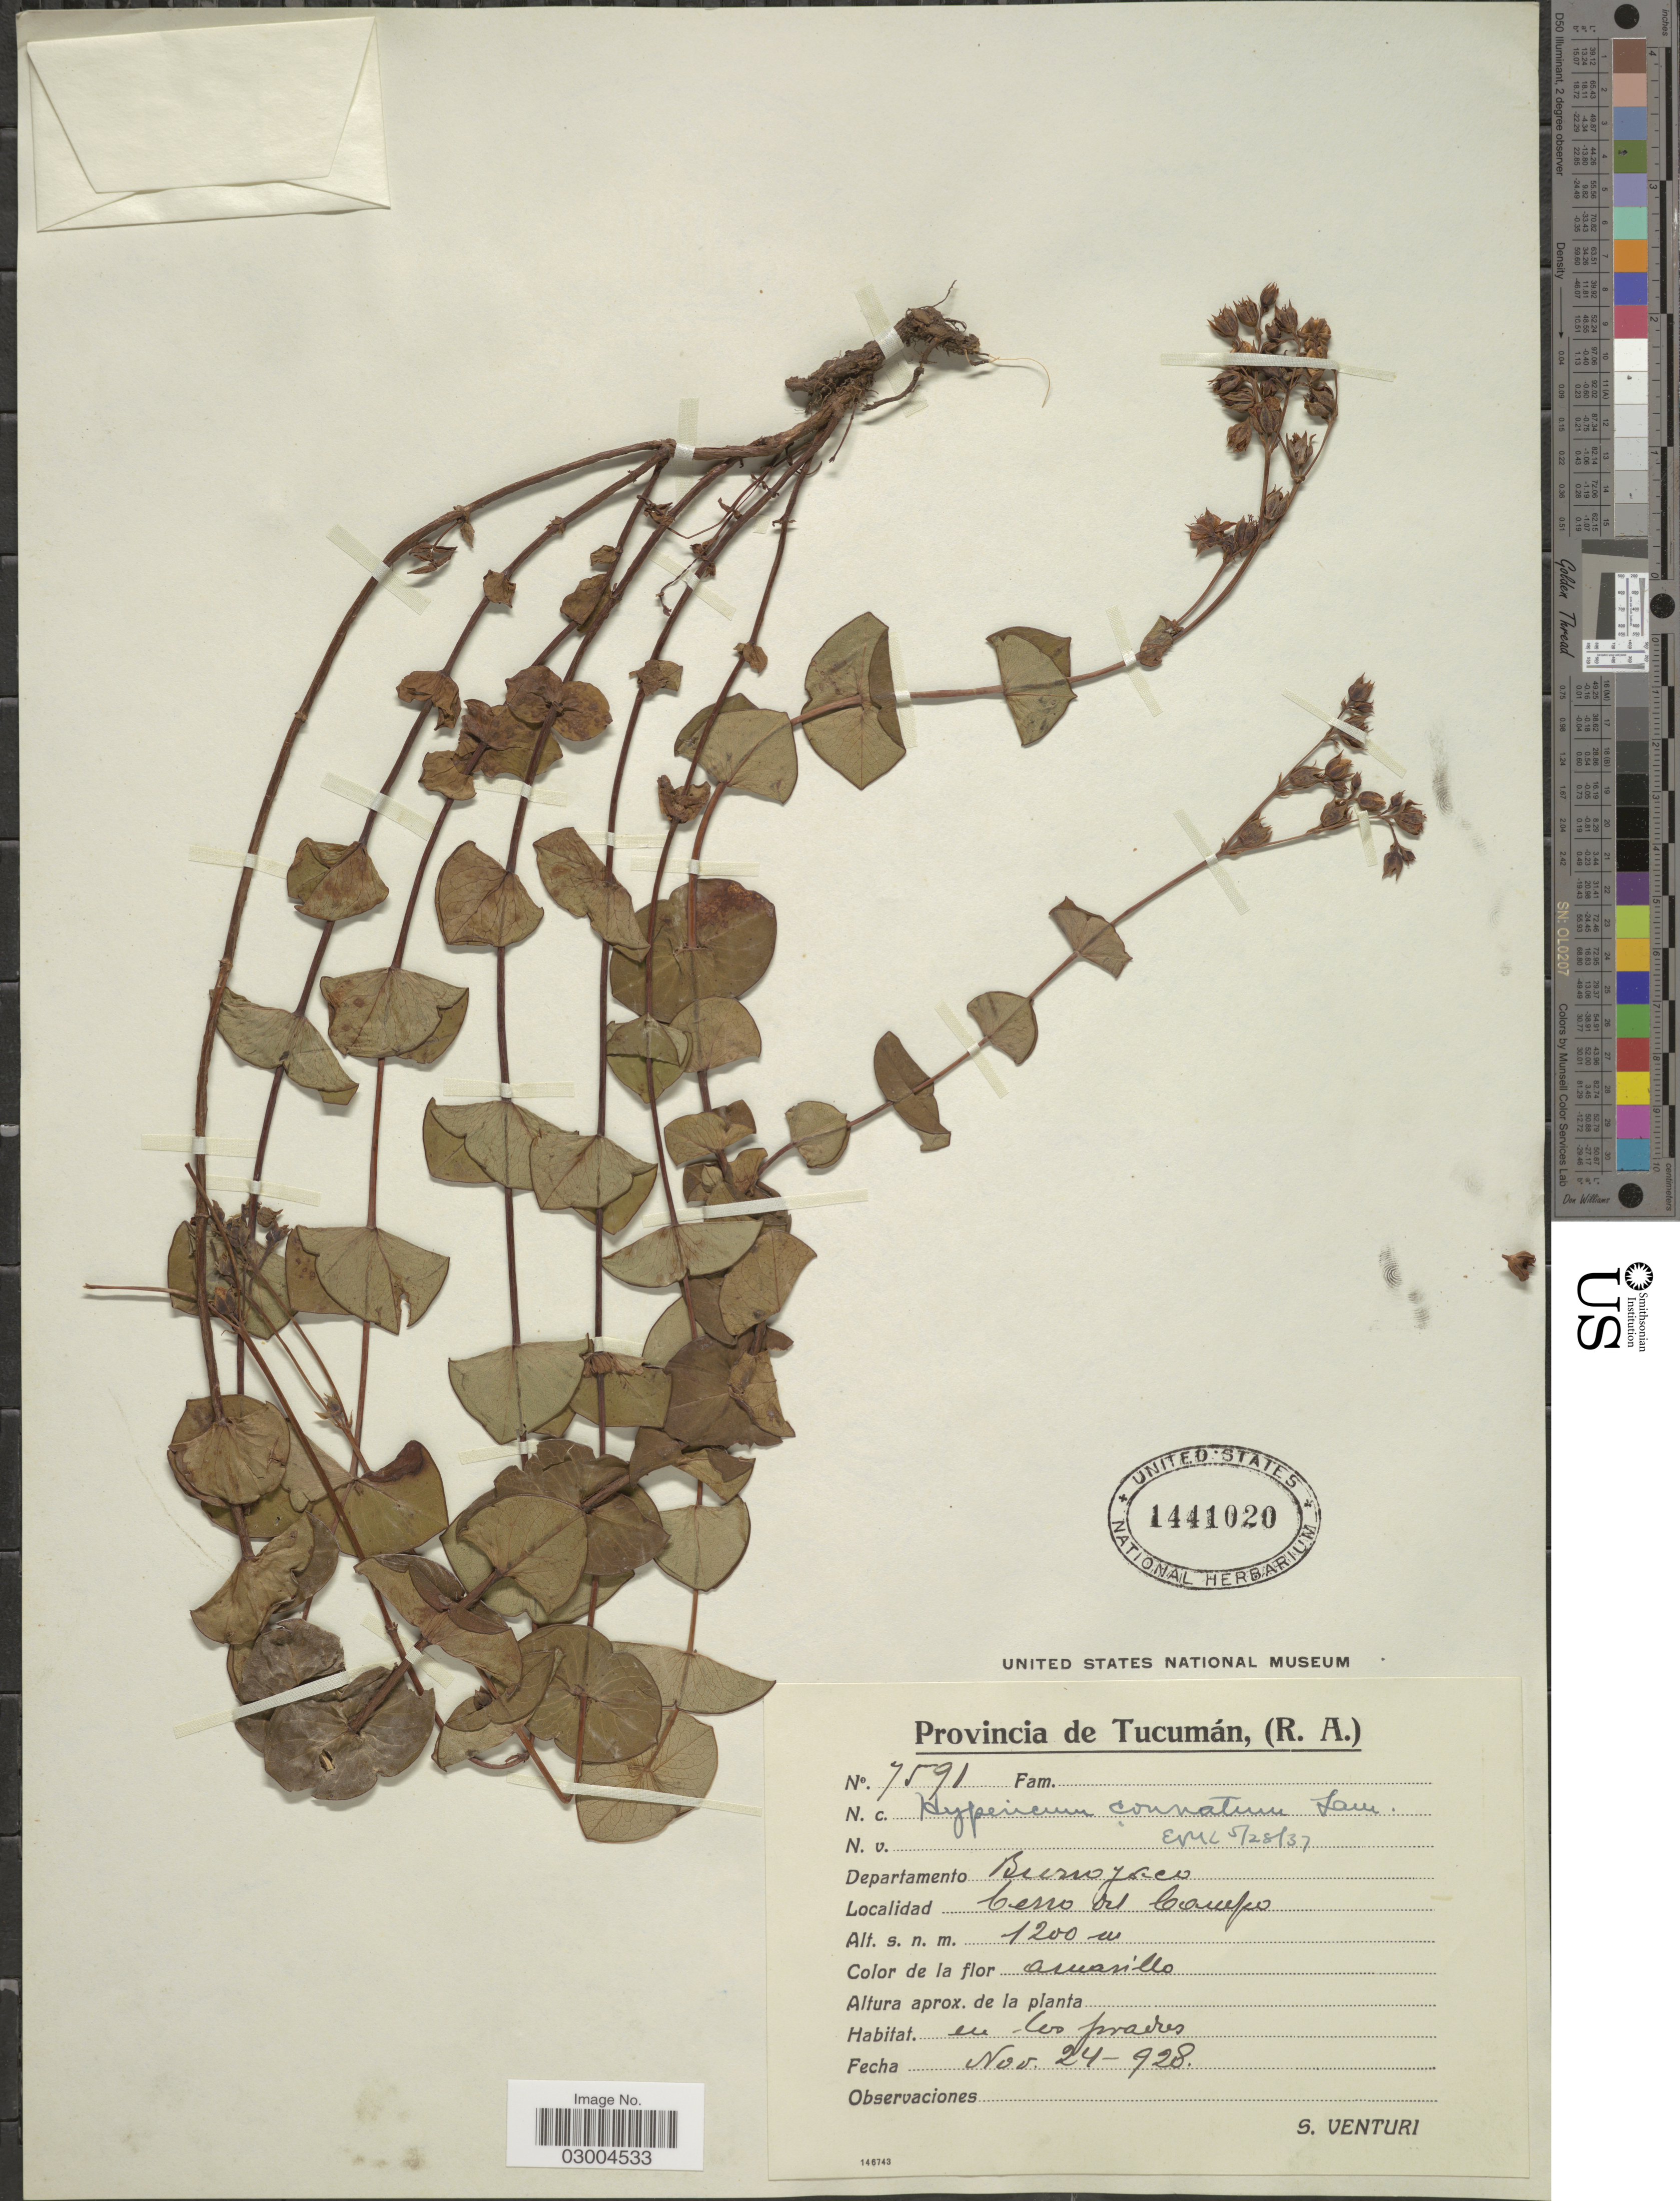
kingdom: Plantae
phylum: Tracheophyta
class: Magnoliopsida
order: Malpighiales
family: Hypericaceae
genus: Hypericum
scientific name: Hypericum connatum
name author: Lam.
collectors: S. Venturi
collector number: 7591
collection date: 1928-11-24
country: Argentina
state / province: Tucuman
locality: Departamento Burroyaco. Cerro del Campo.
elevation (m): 1200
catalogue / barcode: US 1441020